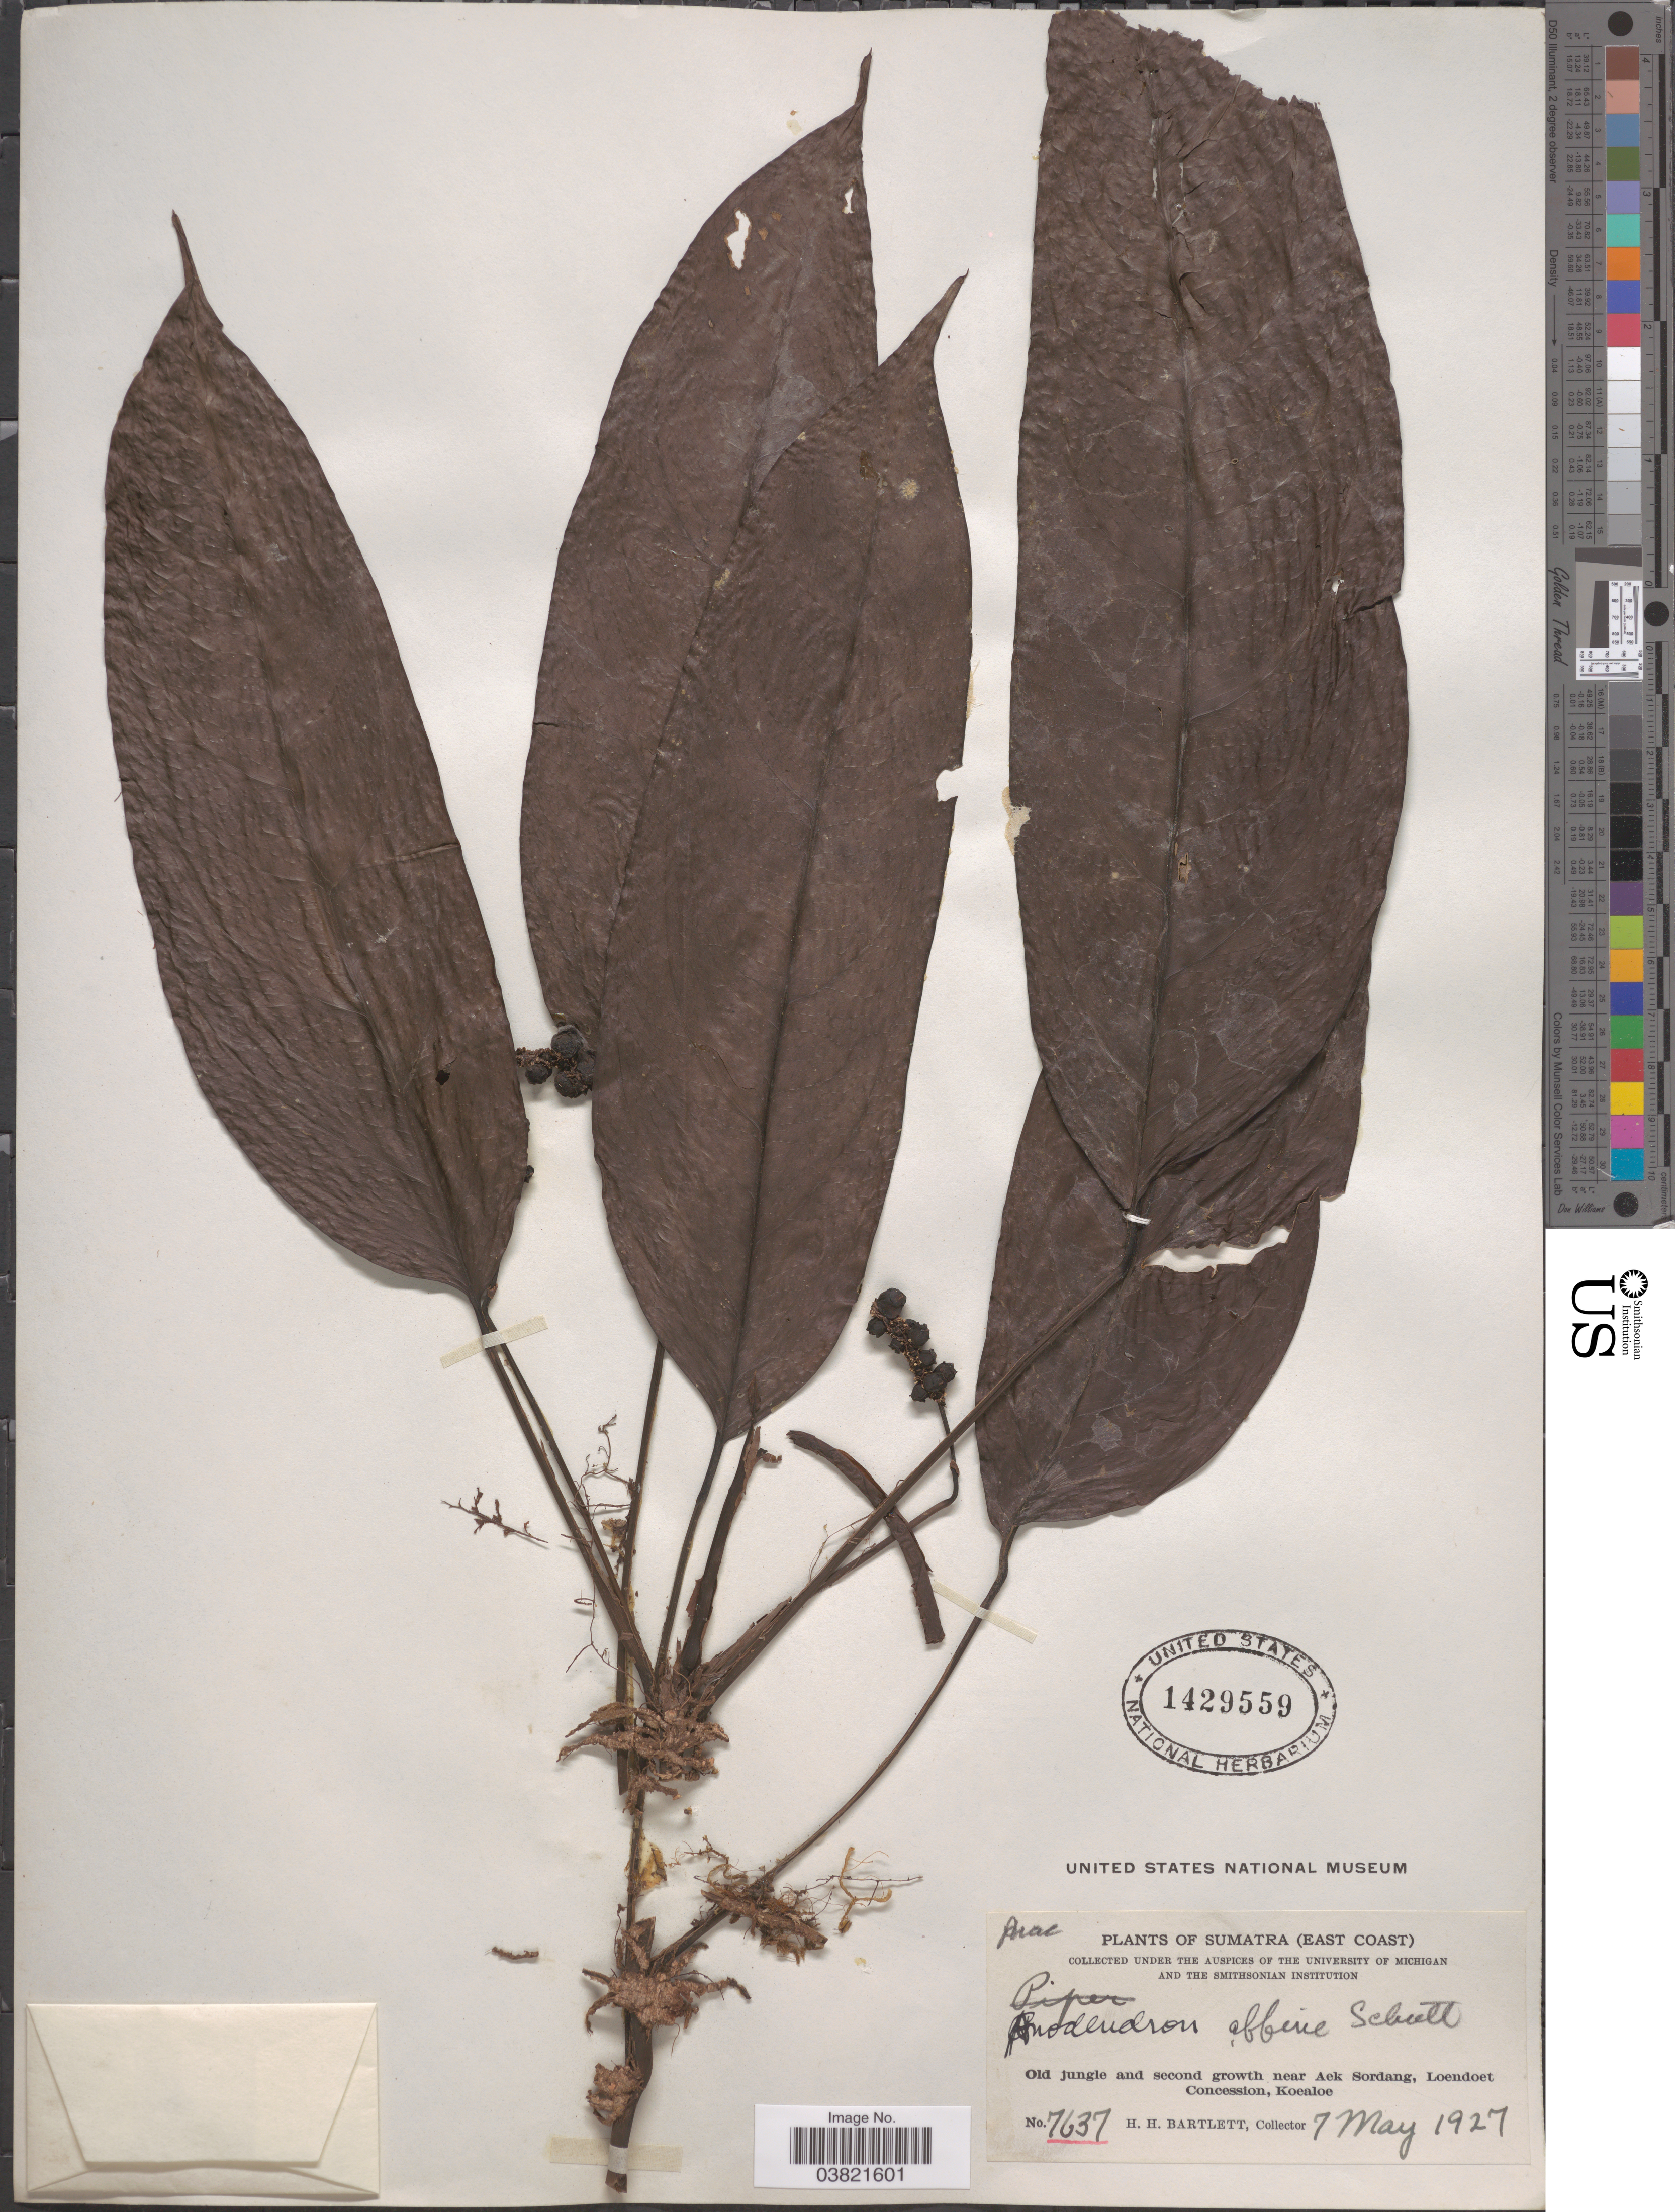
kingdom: Plantae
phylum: Tracheophyta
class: Liliopsida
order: Alismatales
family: Araceae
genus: Anadendrum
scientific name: Anadendrum affine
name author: Schott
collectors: H. H. Bartlett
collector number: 7637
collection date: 1927-05-07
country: Indonesia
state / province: Sumatra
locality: (East Coast). Old jungle and second growth near Aek Sordang, Loendoet Concession, Koealoe.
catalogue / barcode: US 1429559